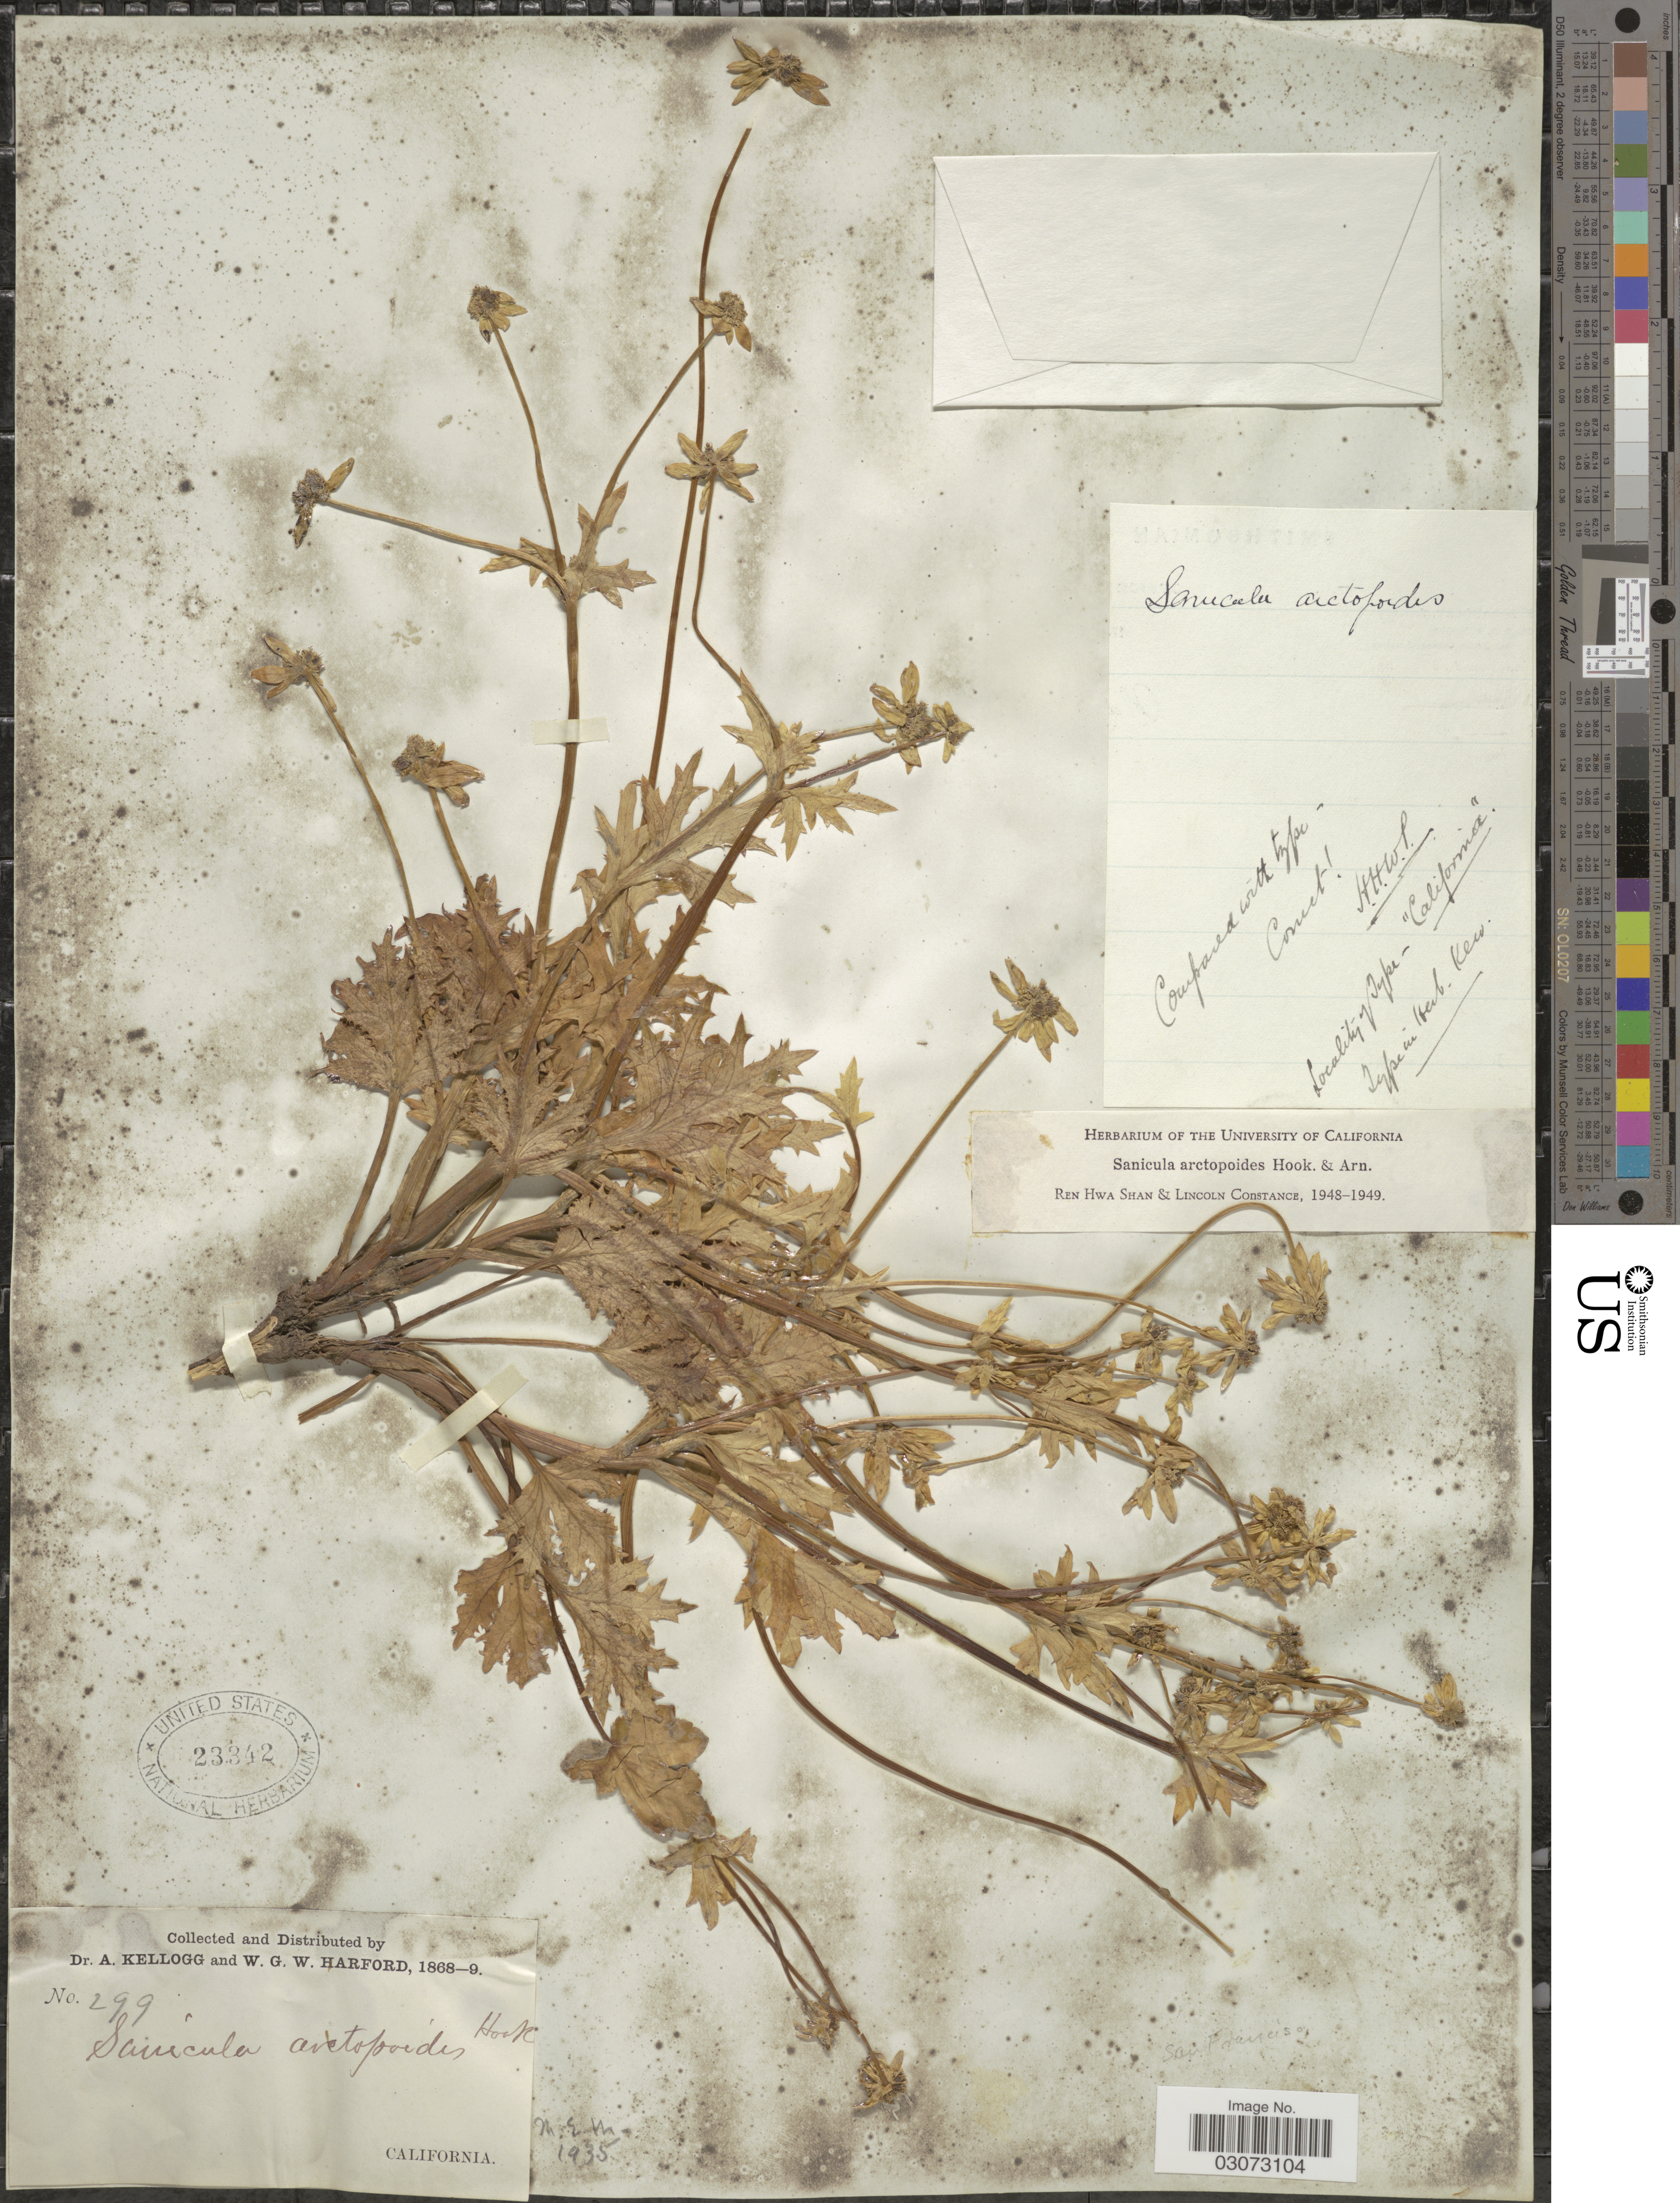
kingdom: Plantae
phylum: Tracheophyta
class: Magnoliopsida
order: Apiales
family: Apiaceae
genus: Sanicula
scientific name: Sanicula arctopoides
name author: Hook. & Arn.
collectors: A. Kellogg & W. G. W. Harford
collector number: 299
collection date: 1868/1869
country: United States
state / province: California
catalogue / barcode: US 23342